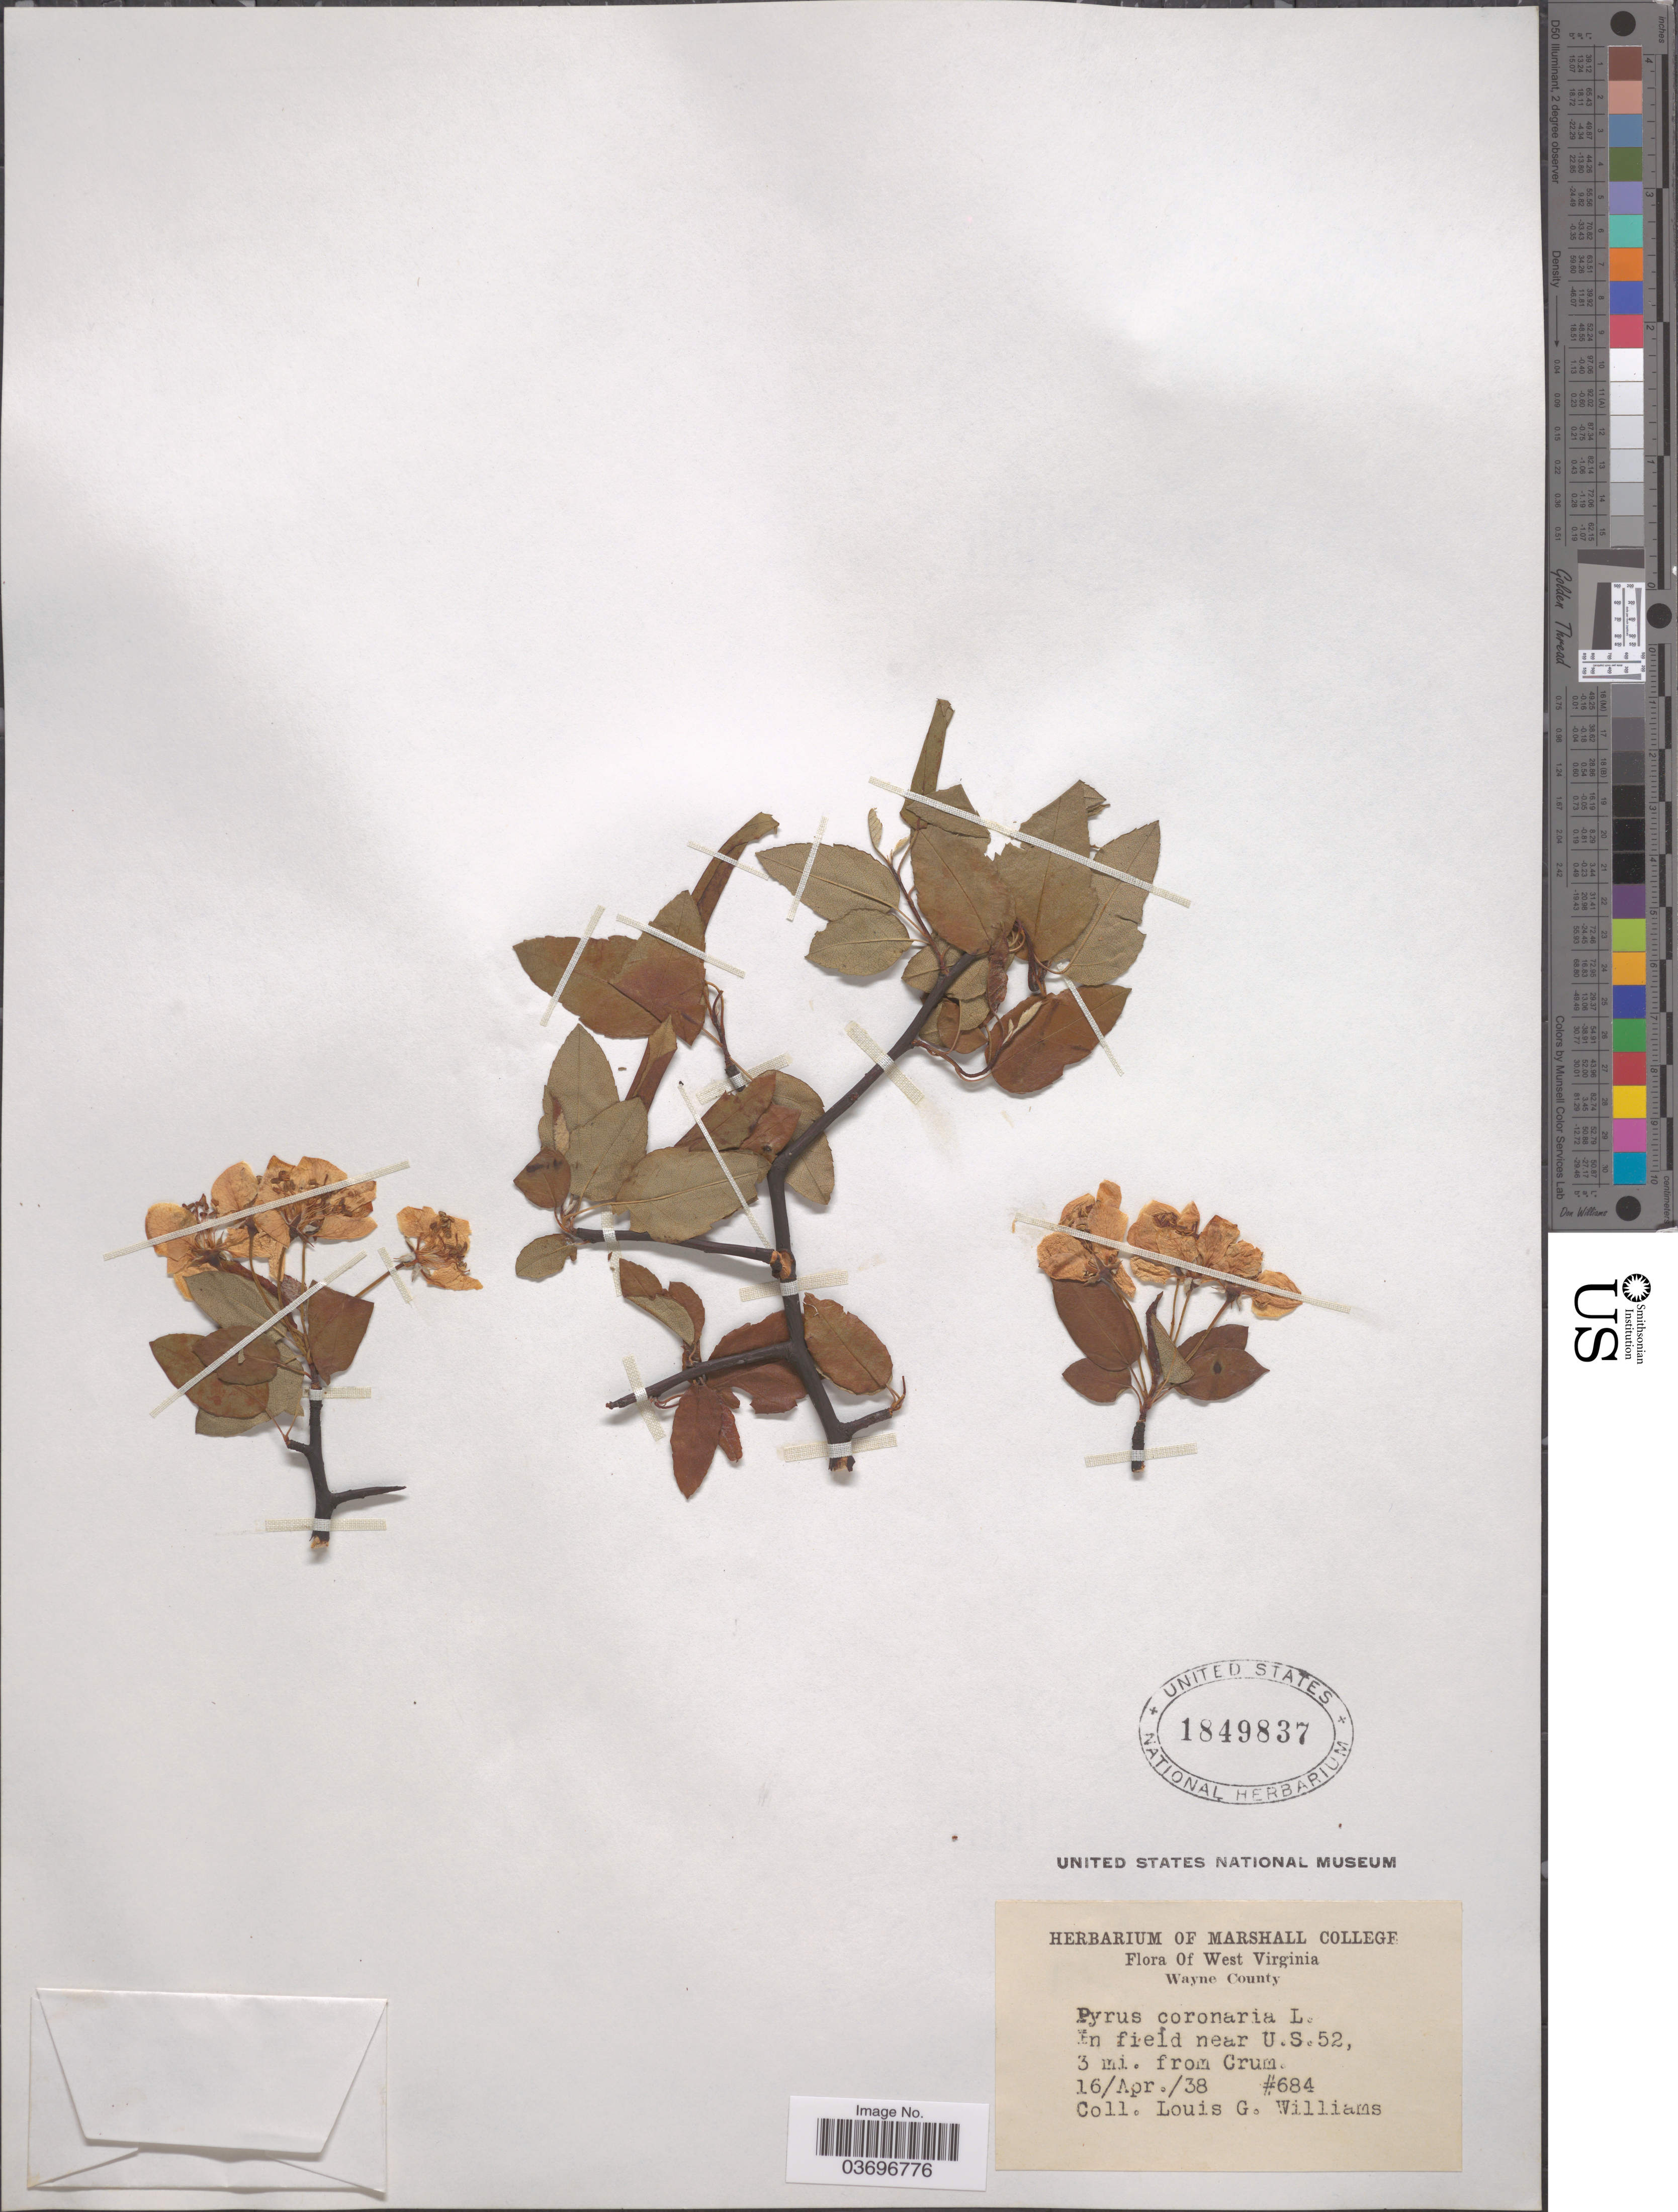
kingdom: Plantae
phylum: Tracheophyta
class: Magnoliopsida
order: Rosales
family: Rosaceae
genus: Malus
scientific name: Malus coronaria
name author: (L.) Mill.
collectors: L. G. Williams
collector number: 684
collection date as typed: Transcribed d/m/y: 16/4/38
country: United States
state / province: West Virginia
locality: In field near U.S.52, 3 mi. from Crum.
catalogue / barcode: US 1849837